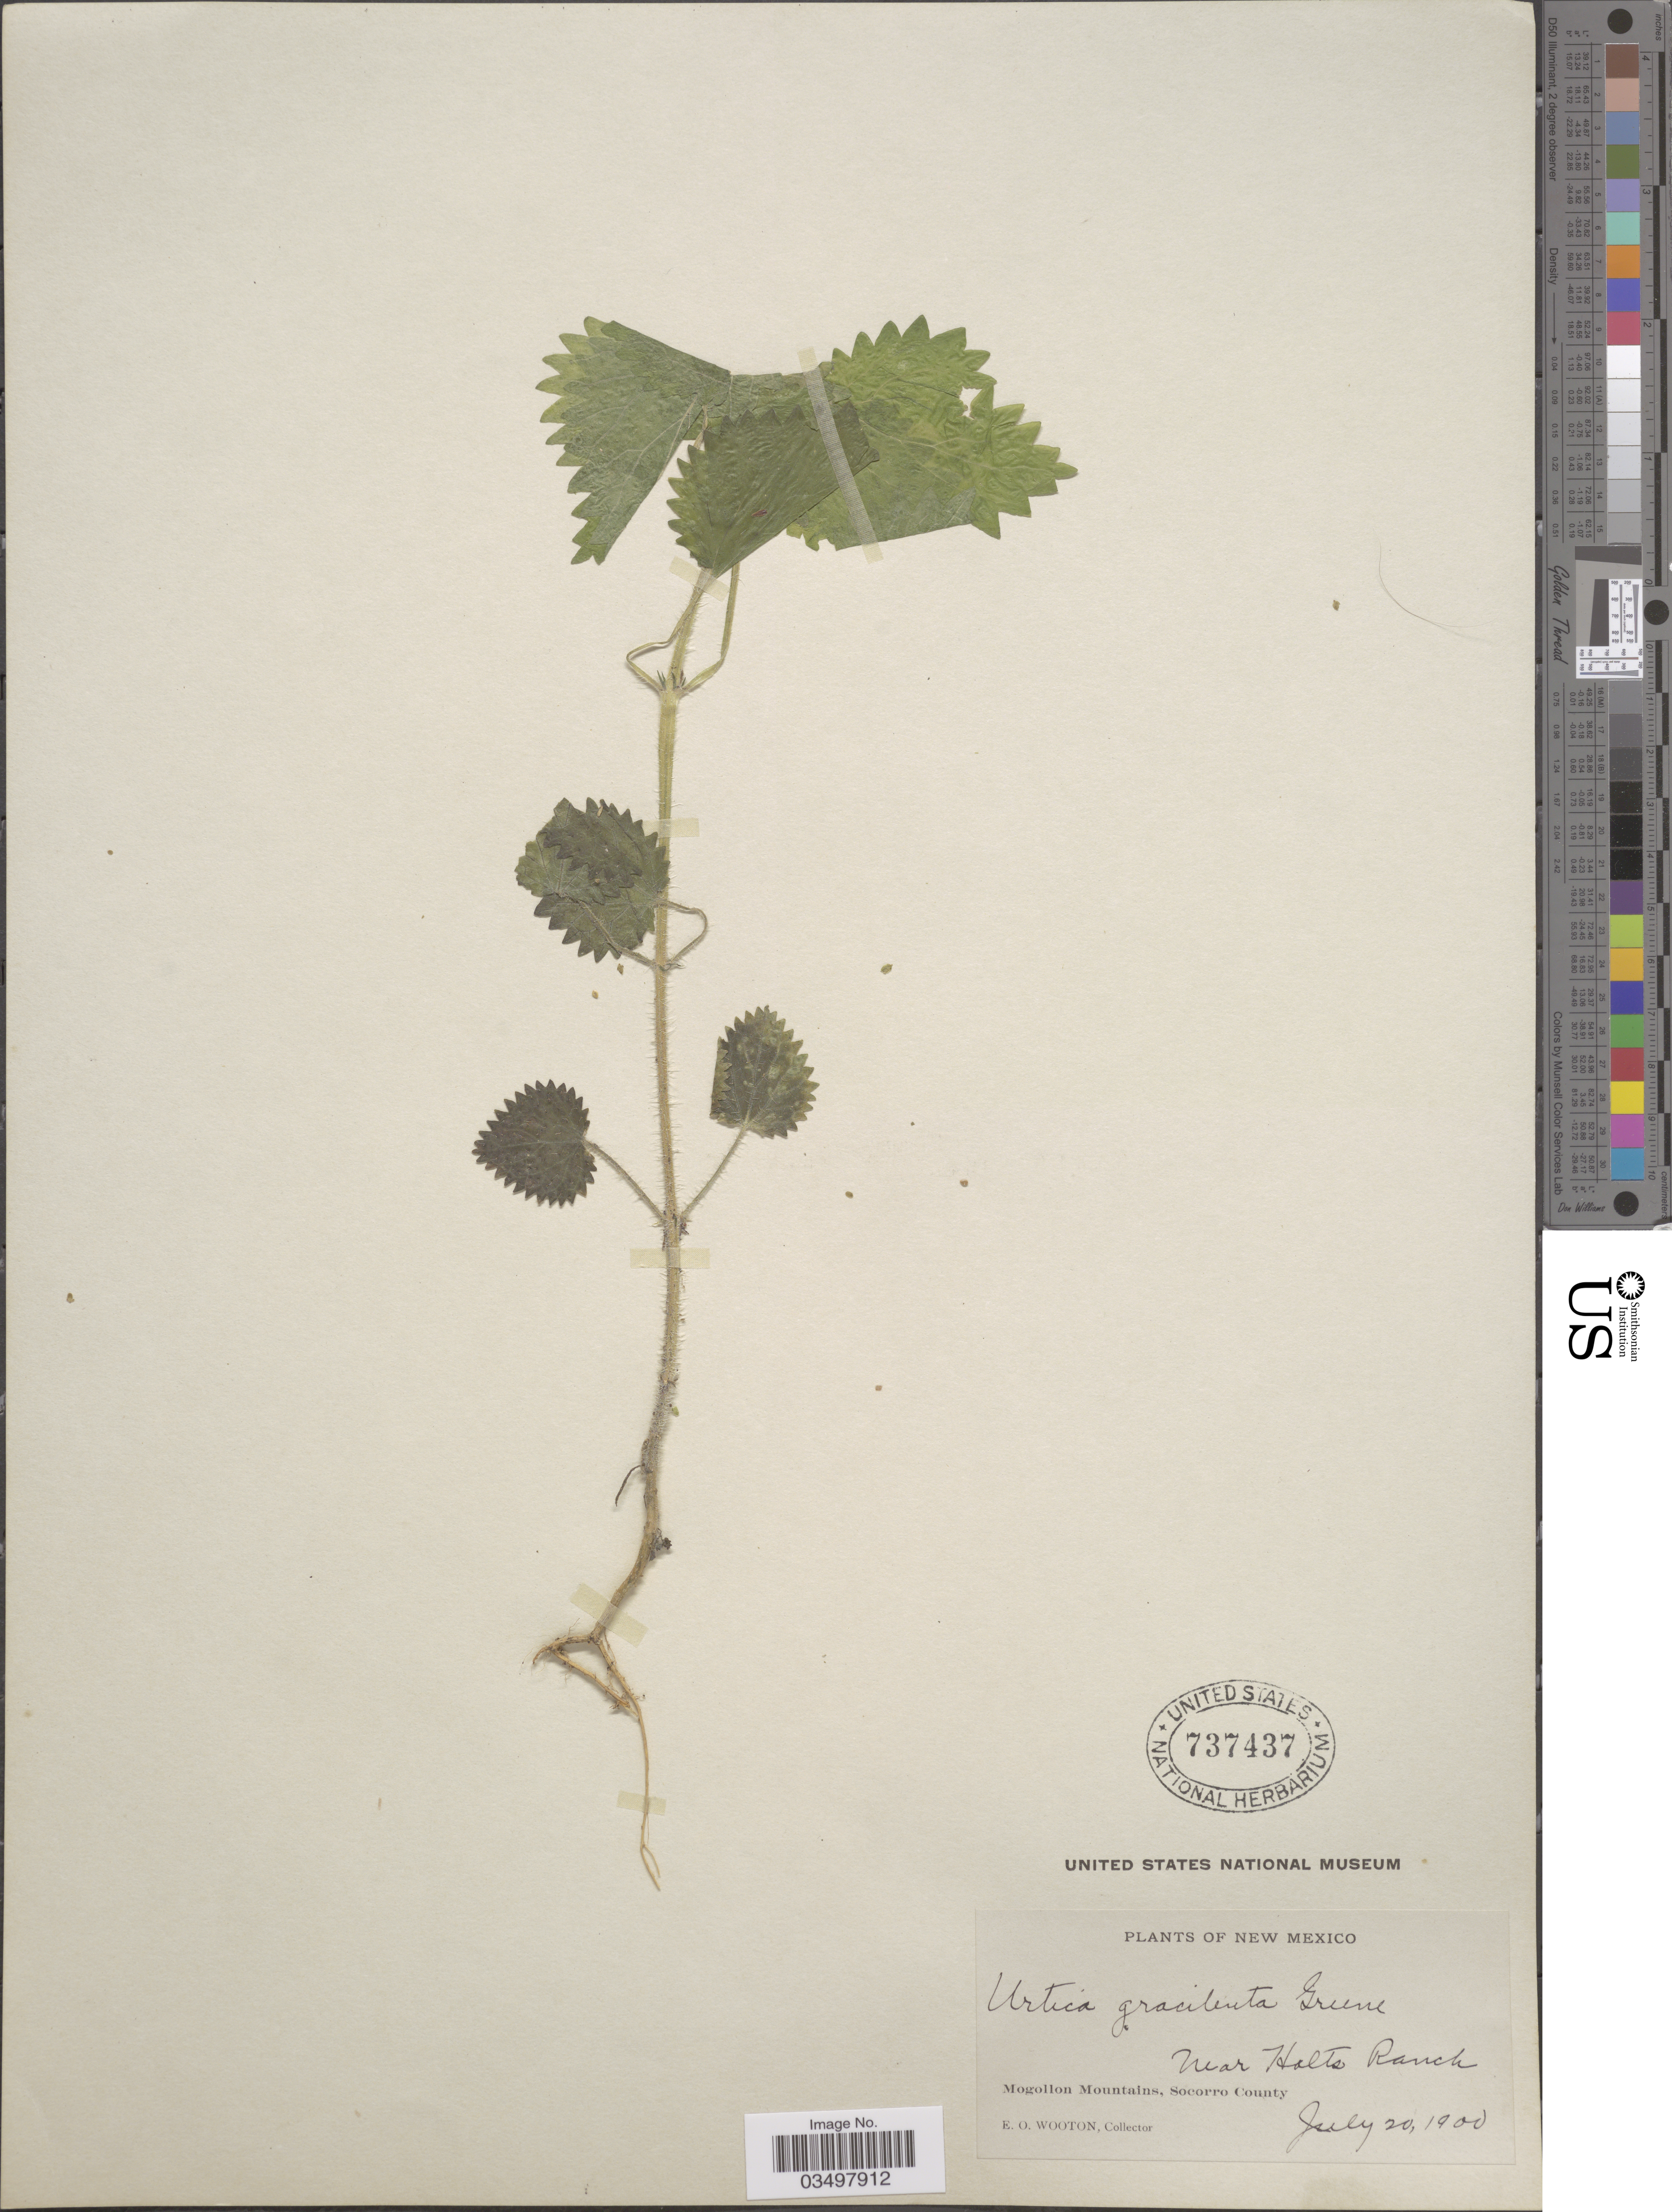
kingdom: Plantae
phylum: Tracheophyta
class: Magnoliopsida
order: Rosales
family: Urticaceae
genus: Urtica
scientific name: Urtica gracilenta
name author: Greene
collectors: E. O. Wooton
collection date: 1900-07-20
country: United States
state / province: New Mexico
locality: Near Holts Ranch. Mogollon Mountains, Socorro County.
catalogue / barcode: US 737437